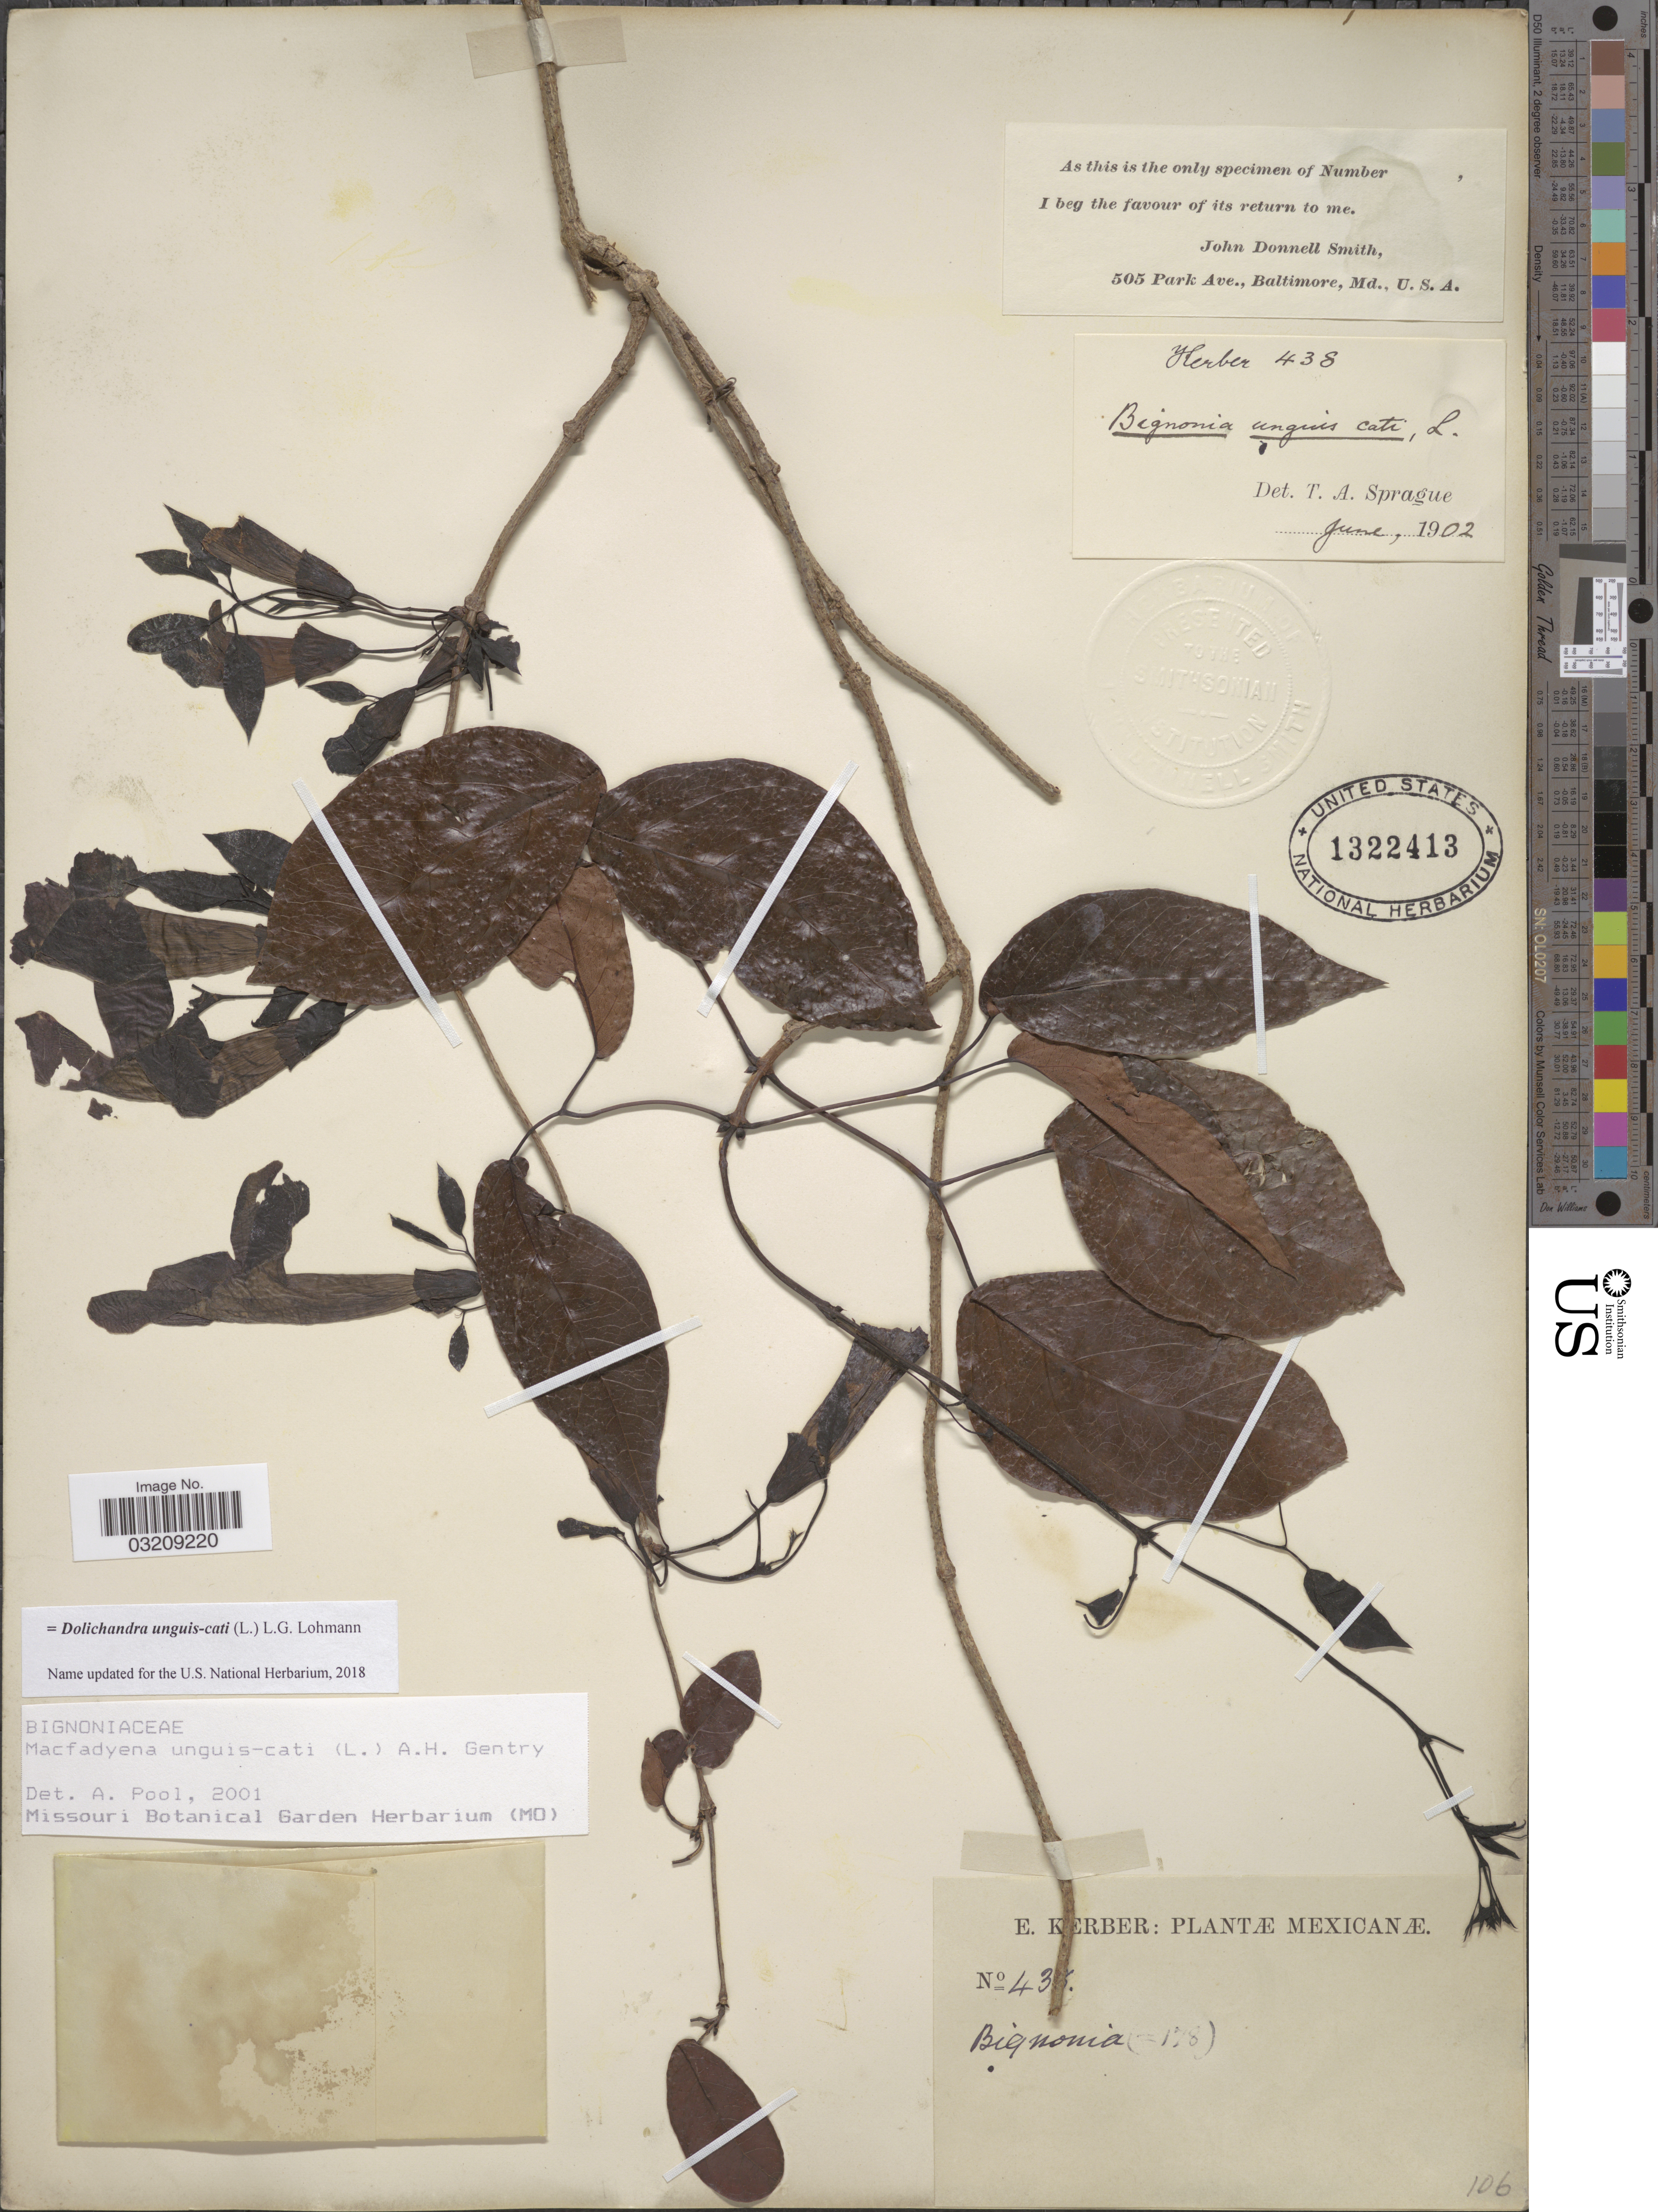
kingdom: Plantae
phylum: Tracheophyta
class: Magnoliopsida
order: Lamiales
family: Bignoniaceae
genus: Dolichandra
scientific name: Dolichandra unguis-cati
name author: (L.) L.G. Lohmann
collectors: E. Kerber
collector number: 438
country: Mexico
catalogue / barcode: US 1322413